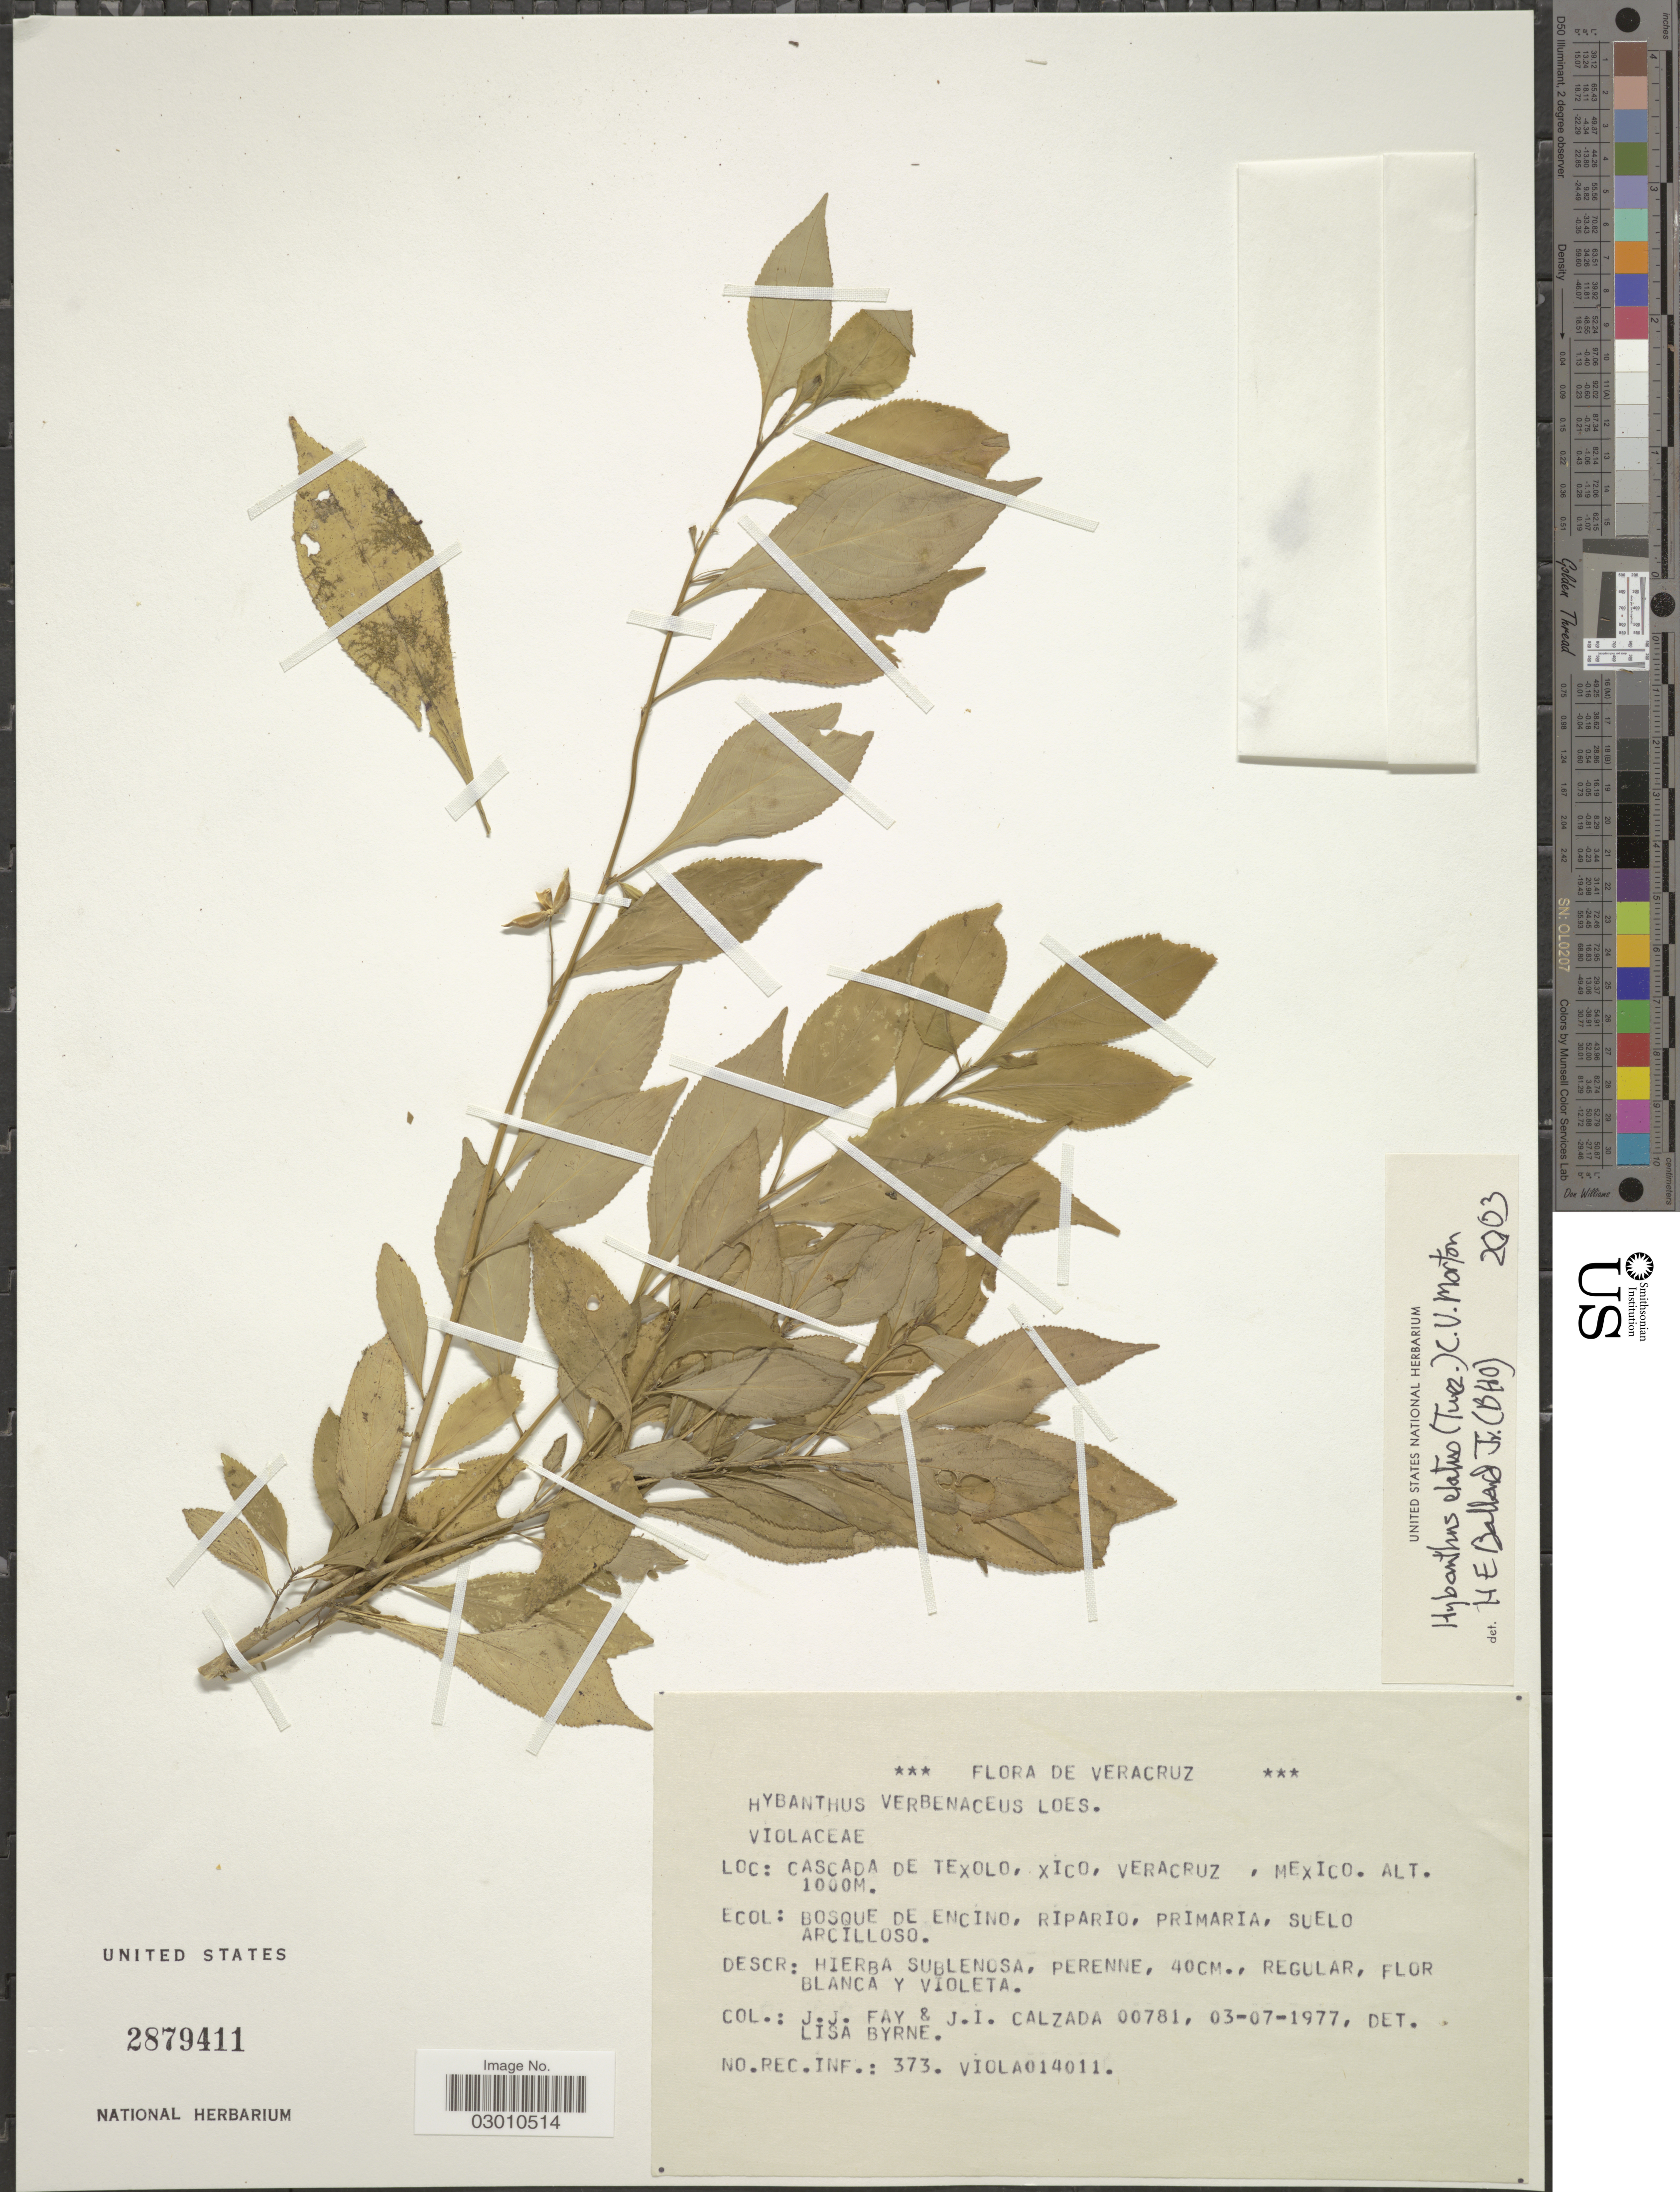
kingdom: Plantae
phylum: Tracheophyta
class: Magnoliopsida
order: Malpighiales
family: Violaceae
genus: Pombalia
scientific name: Pombalia attenuata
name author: (Humb. & Bonpl. ex Willd.) Paula-Souza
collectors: J. Fay & J. I. Calzada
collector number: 00781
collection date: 1977-07-03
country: Mexico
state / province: Veracruz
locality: Veracruz. Cascada de Texolo, Xico, Veracruz.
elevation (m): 1000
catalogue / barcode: US 2879411